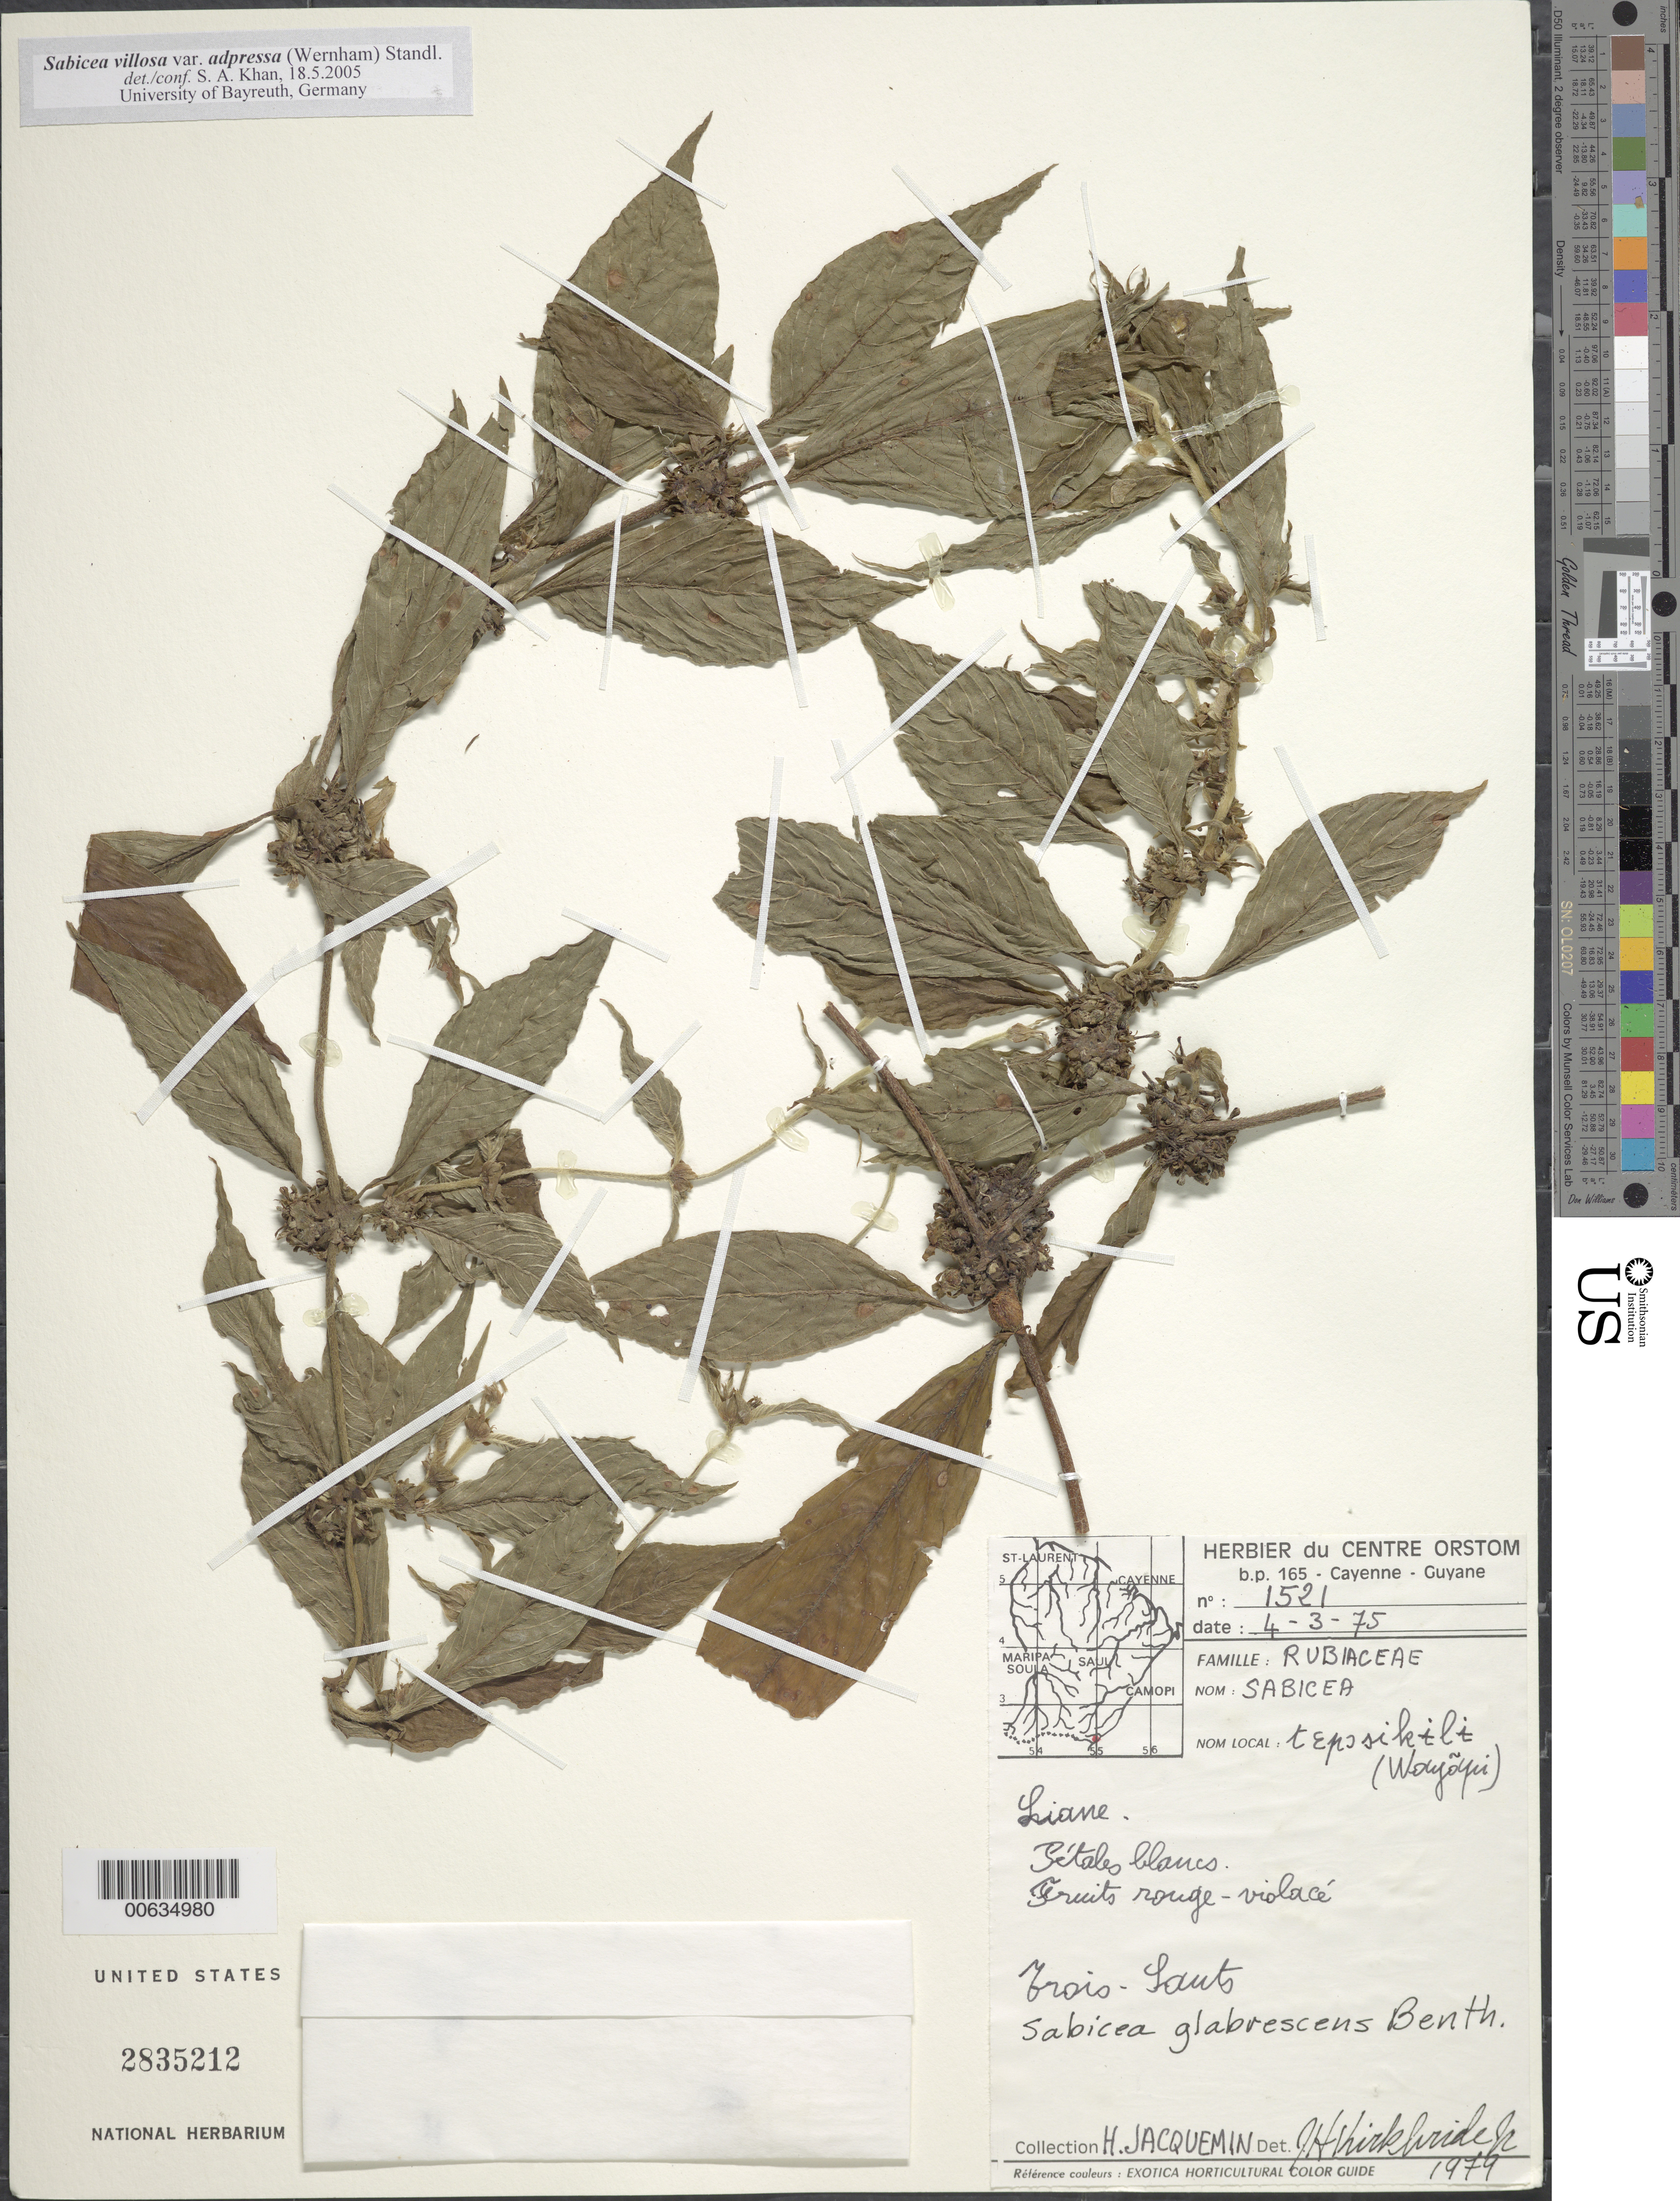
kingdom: Plantae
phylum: Tracheophyta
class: Magnoliopsida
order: Gentianales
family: Rubiaceae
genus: Sabicea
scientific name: Sabicea villosa var. adpressa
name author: (Wernham) Standl.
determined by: Khan, Saleh A.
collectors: H. Jacquemin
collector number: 1521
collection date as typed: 4-Mar-75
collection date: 1975-03-04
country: French Guiana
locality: Trois Sauts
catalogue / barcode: US 2835212